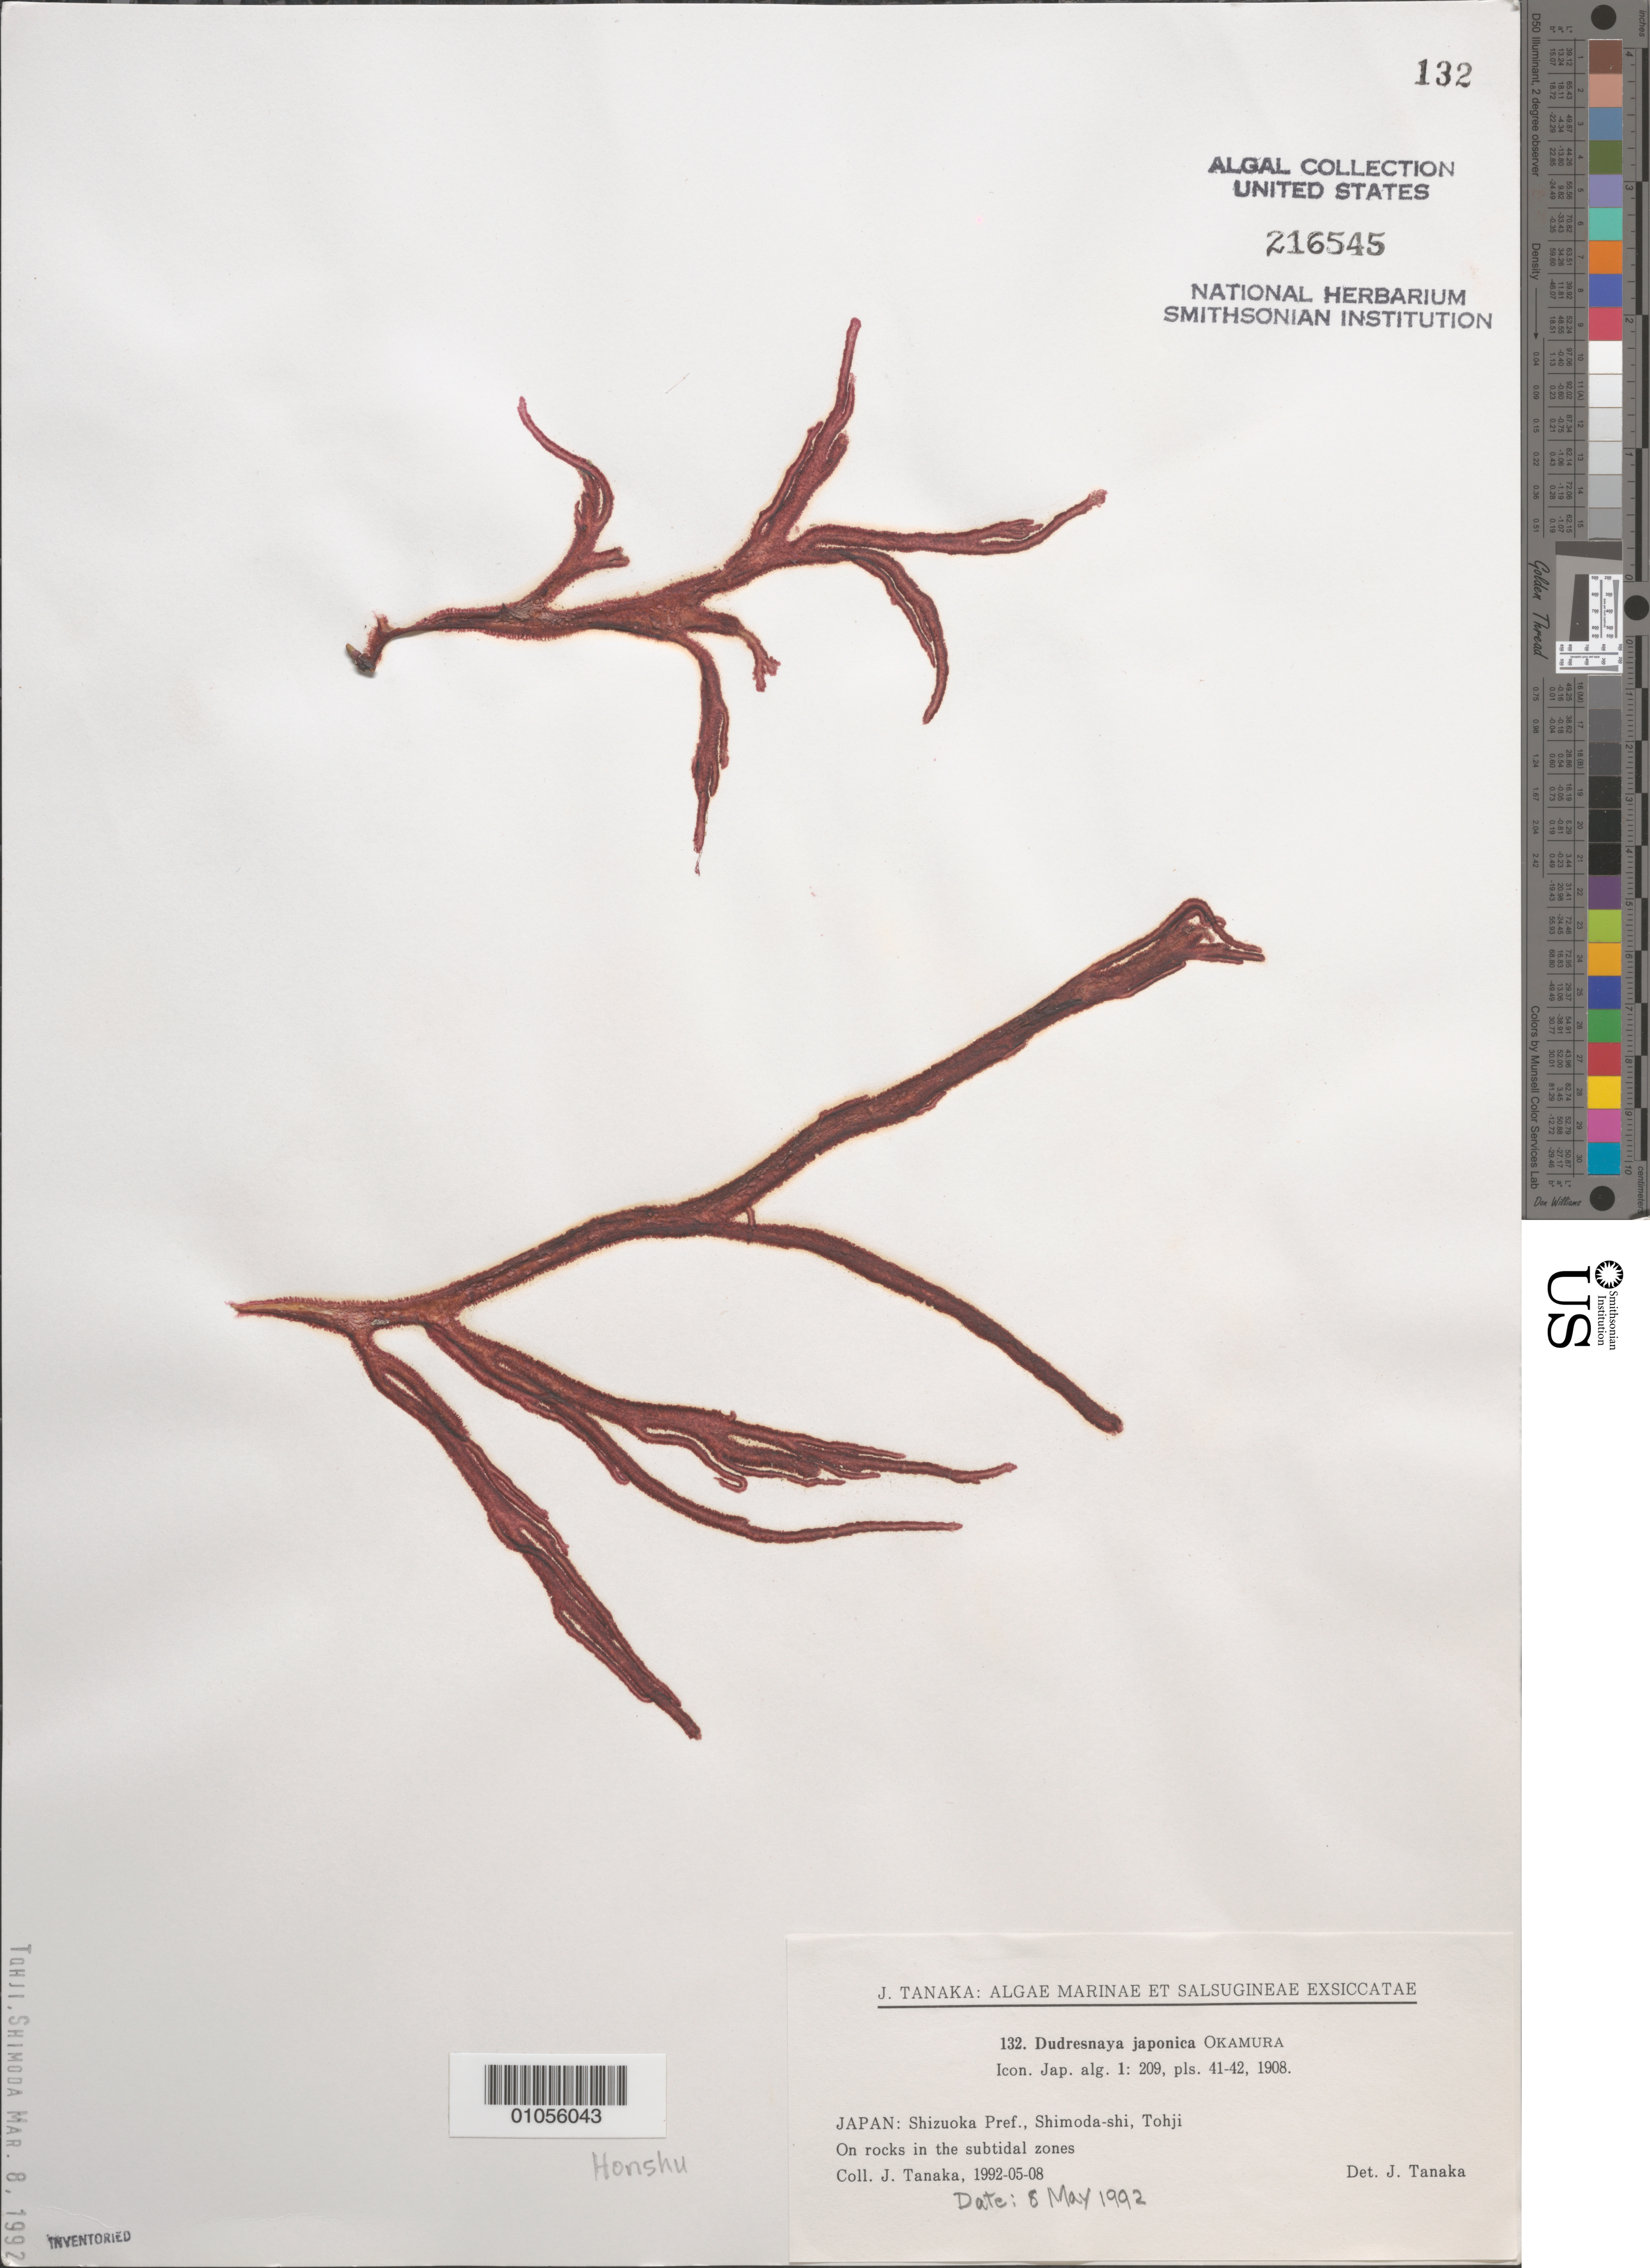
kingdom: Plantae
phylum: Rhodophyta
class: Florideophyceae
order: Gigartinales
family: Dumontiaceae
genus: Dudresnaya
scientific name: Dudresnaya japonica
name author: Okamura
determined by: Tanaka, J.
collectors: J. Tanaka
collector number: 132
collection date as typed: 08 May 1992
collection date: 1992-05-08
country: Japan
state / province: Sizuoka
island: Honshu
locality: Shimoda-shi, Tohji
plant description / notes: Tanaka, J., Algae Marinae et Salsugineae Exsiccatae, Fasc. VI (nos. 126-150), 1993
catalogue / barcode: US 216545